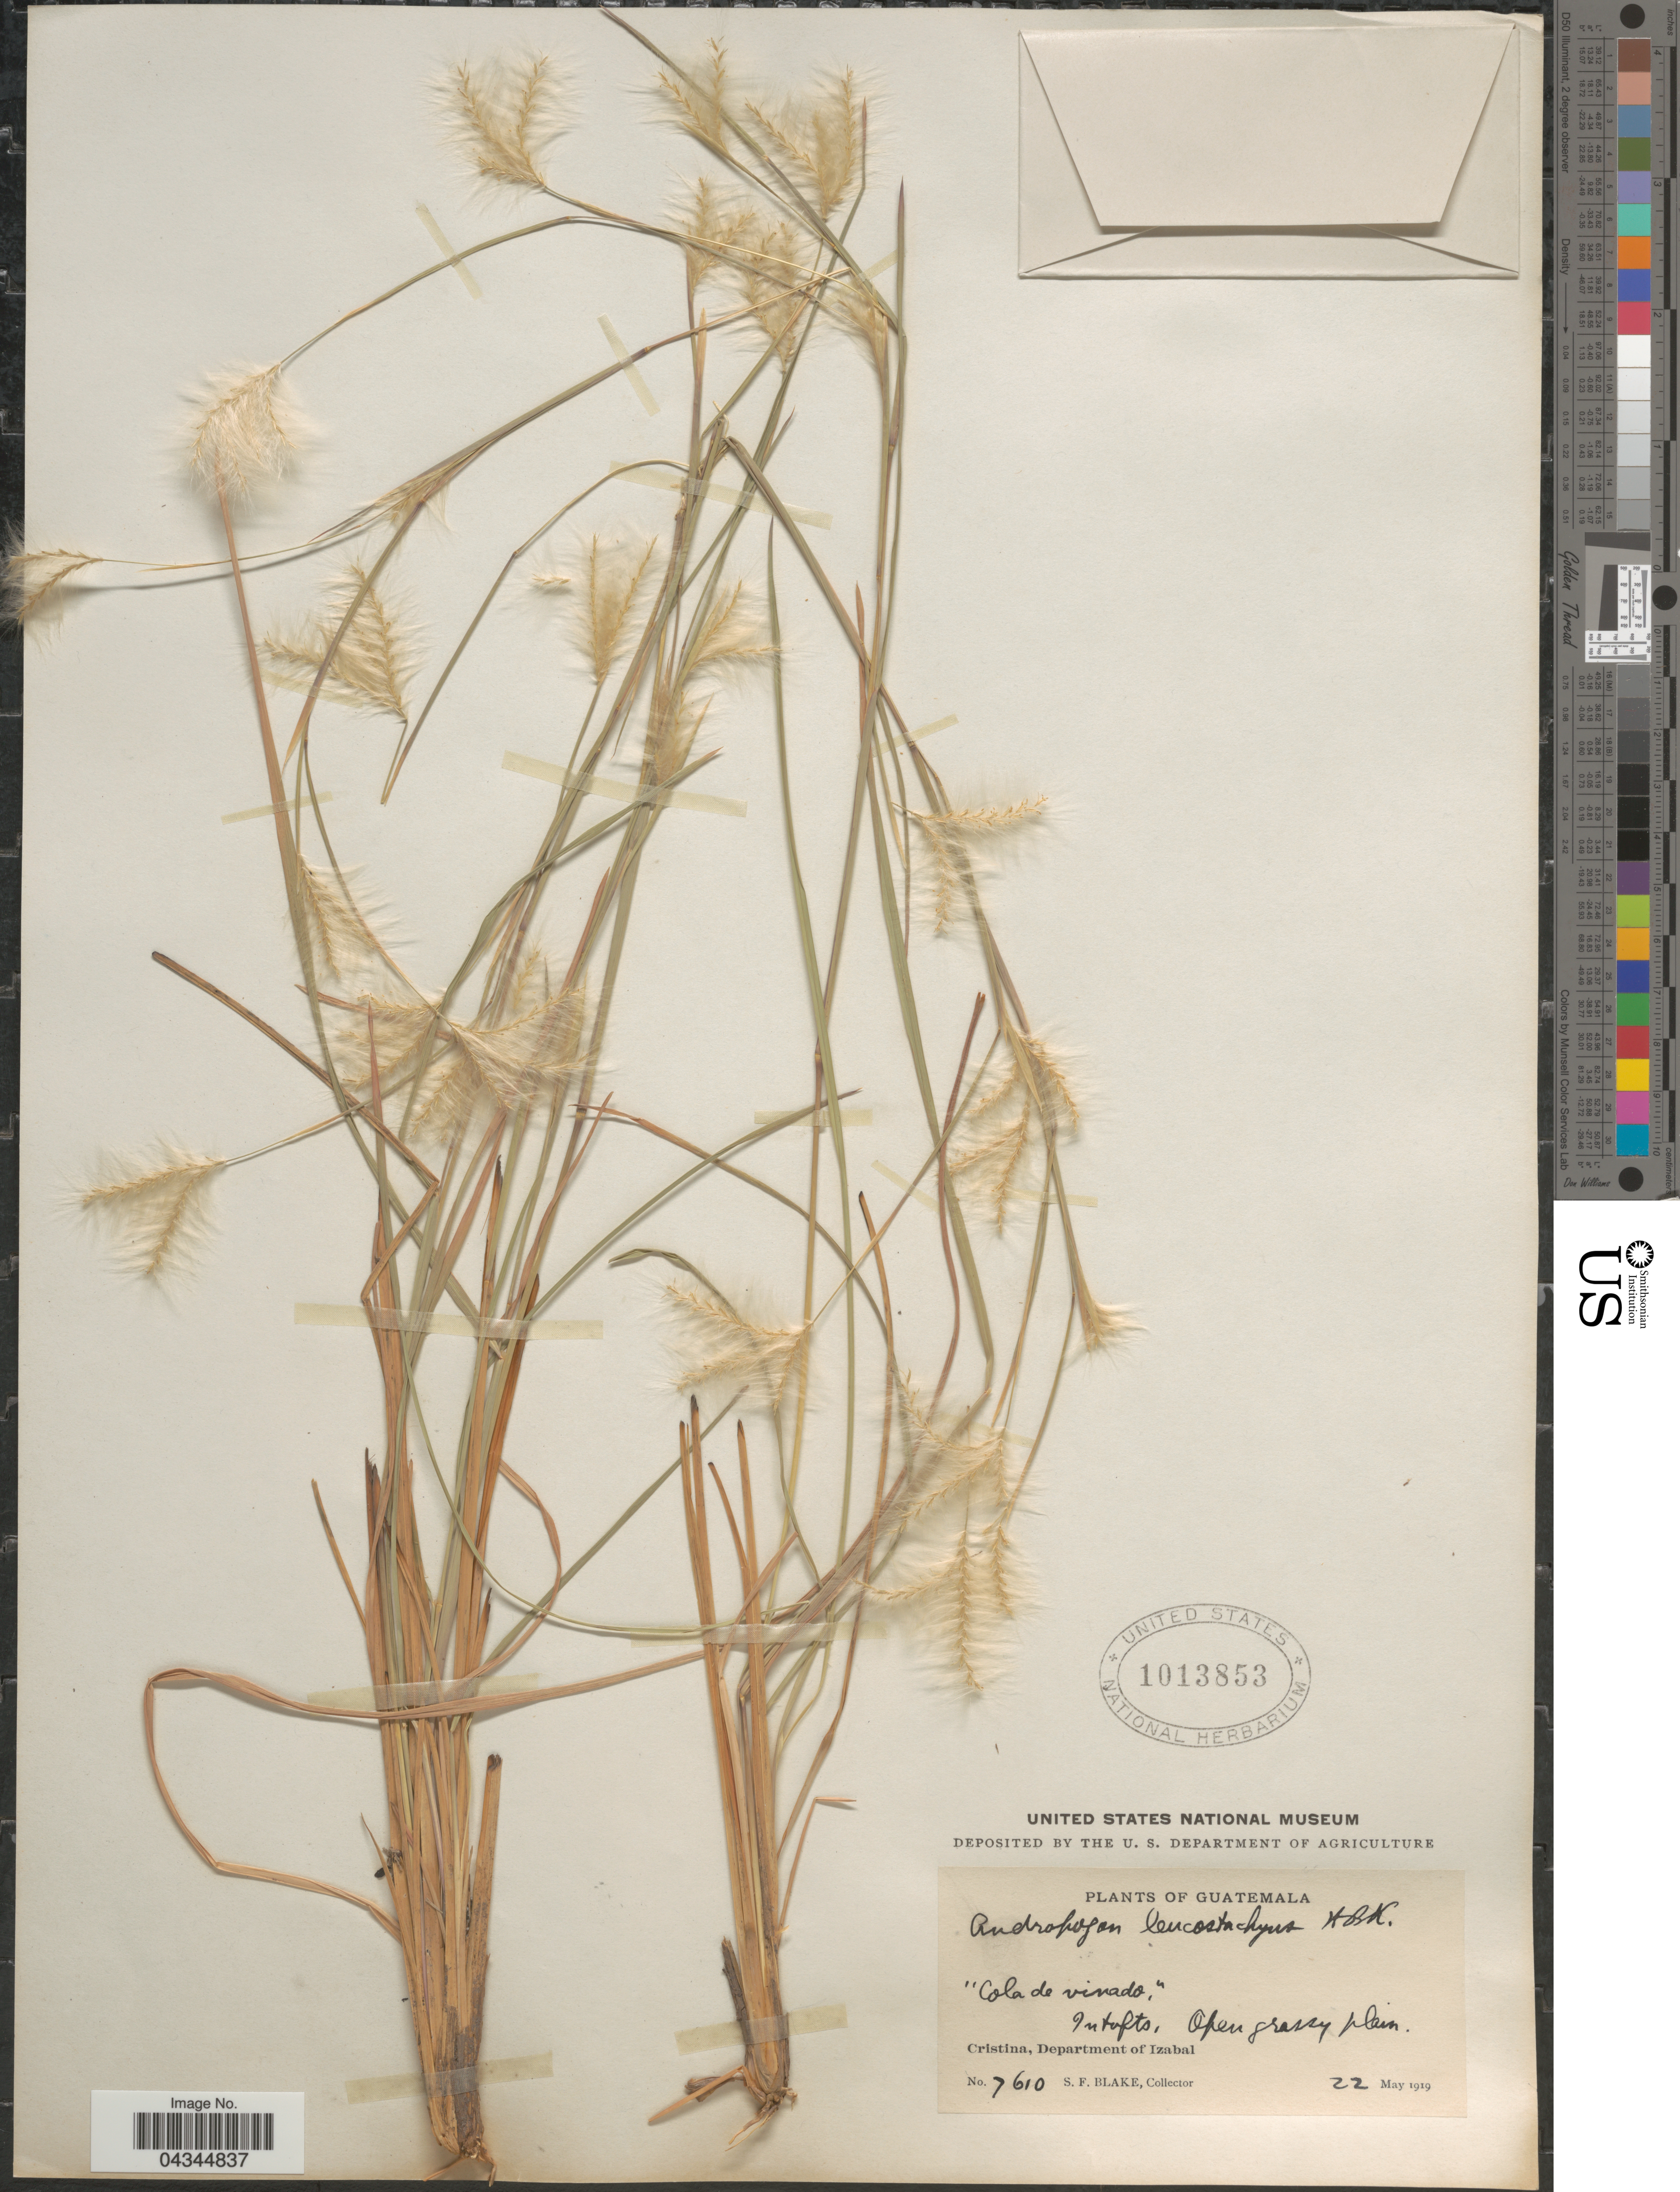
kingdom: Plantae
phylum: Tracheophyta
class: Liliopsida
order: Poales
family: Poaceae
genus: Andropogon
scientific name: Andropogon leucostachyus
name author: Kunth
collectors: S. Blake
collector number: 7610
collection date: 1919-05-22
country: Guatemala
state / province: Izabal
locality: In tufts, Open grassy plain. Cristina, Department of Izabal.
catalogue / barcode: US 1013853